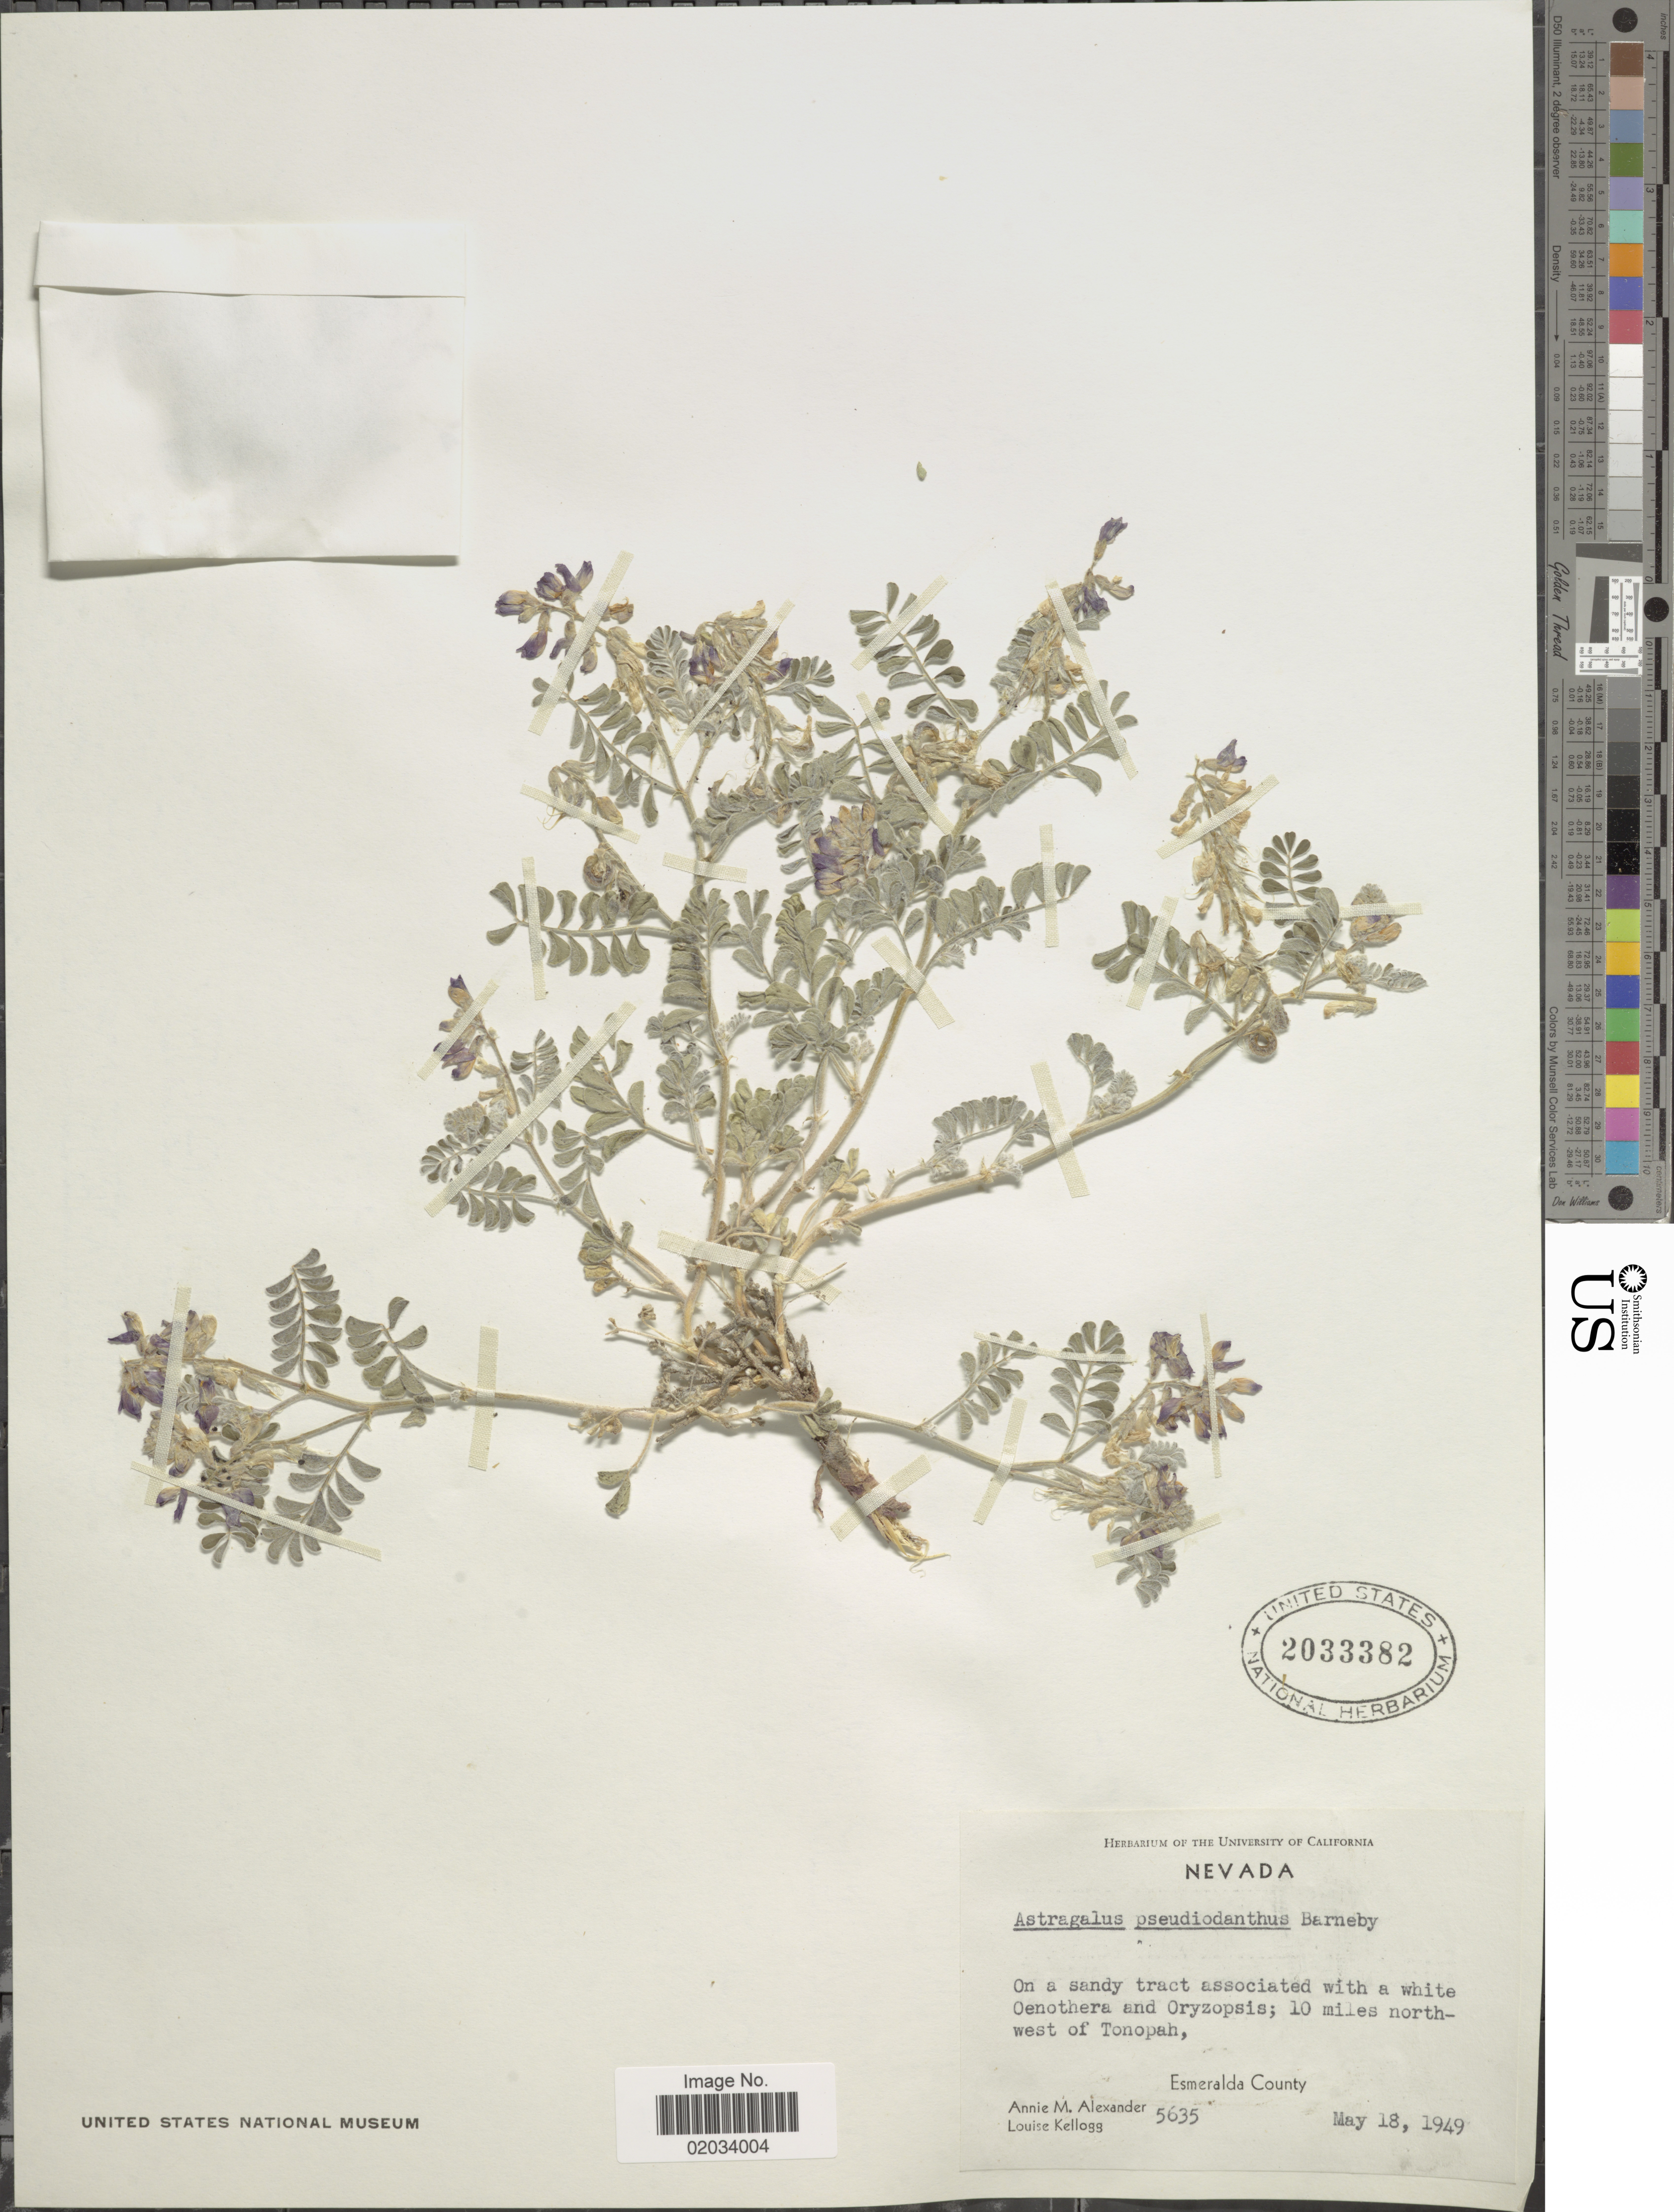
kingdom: Plantae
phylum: Tracheophyta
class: Magnoliopsida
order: Fabales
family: Fabaceae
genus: Astragalus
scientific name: Astragalus pseudiodanthus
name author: Barneby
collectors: A. M. Alexander & L. Kellogg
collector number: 5635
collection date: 1949-05-18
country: United States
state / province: Nevada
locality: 10 miles northwest of Tonopah, Esmeralda County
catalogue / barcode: US 2033382